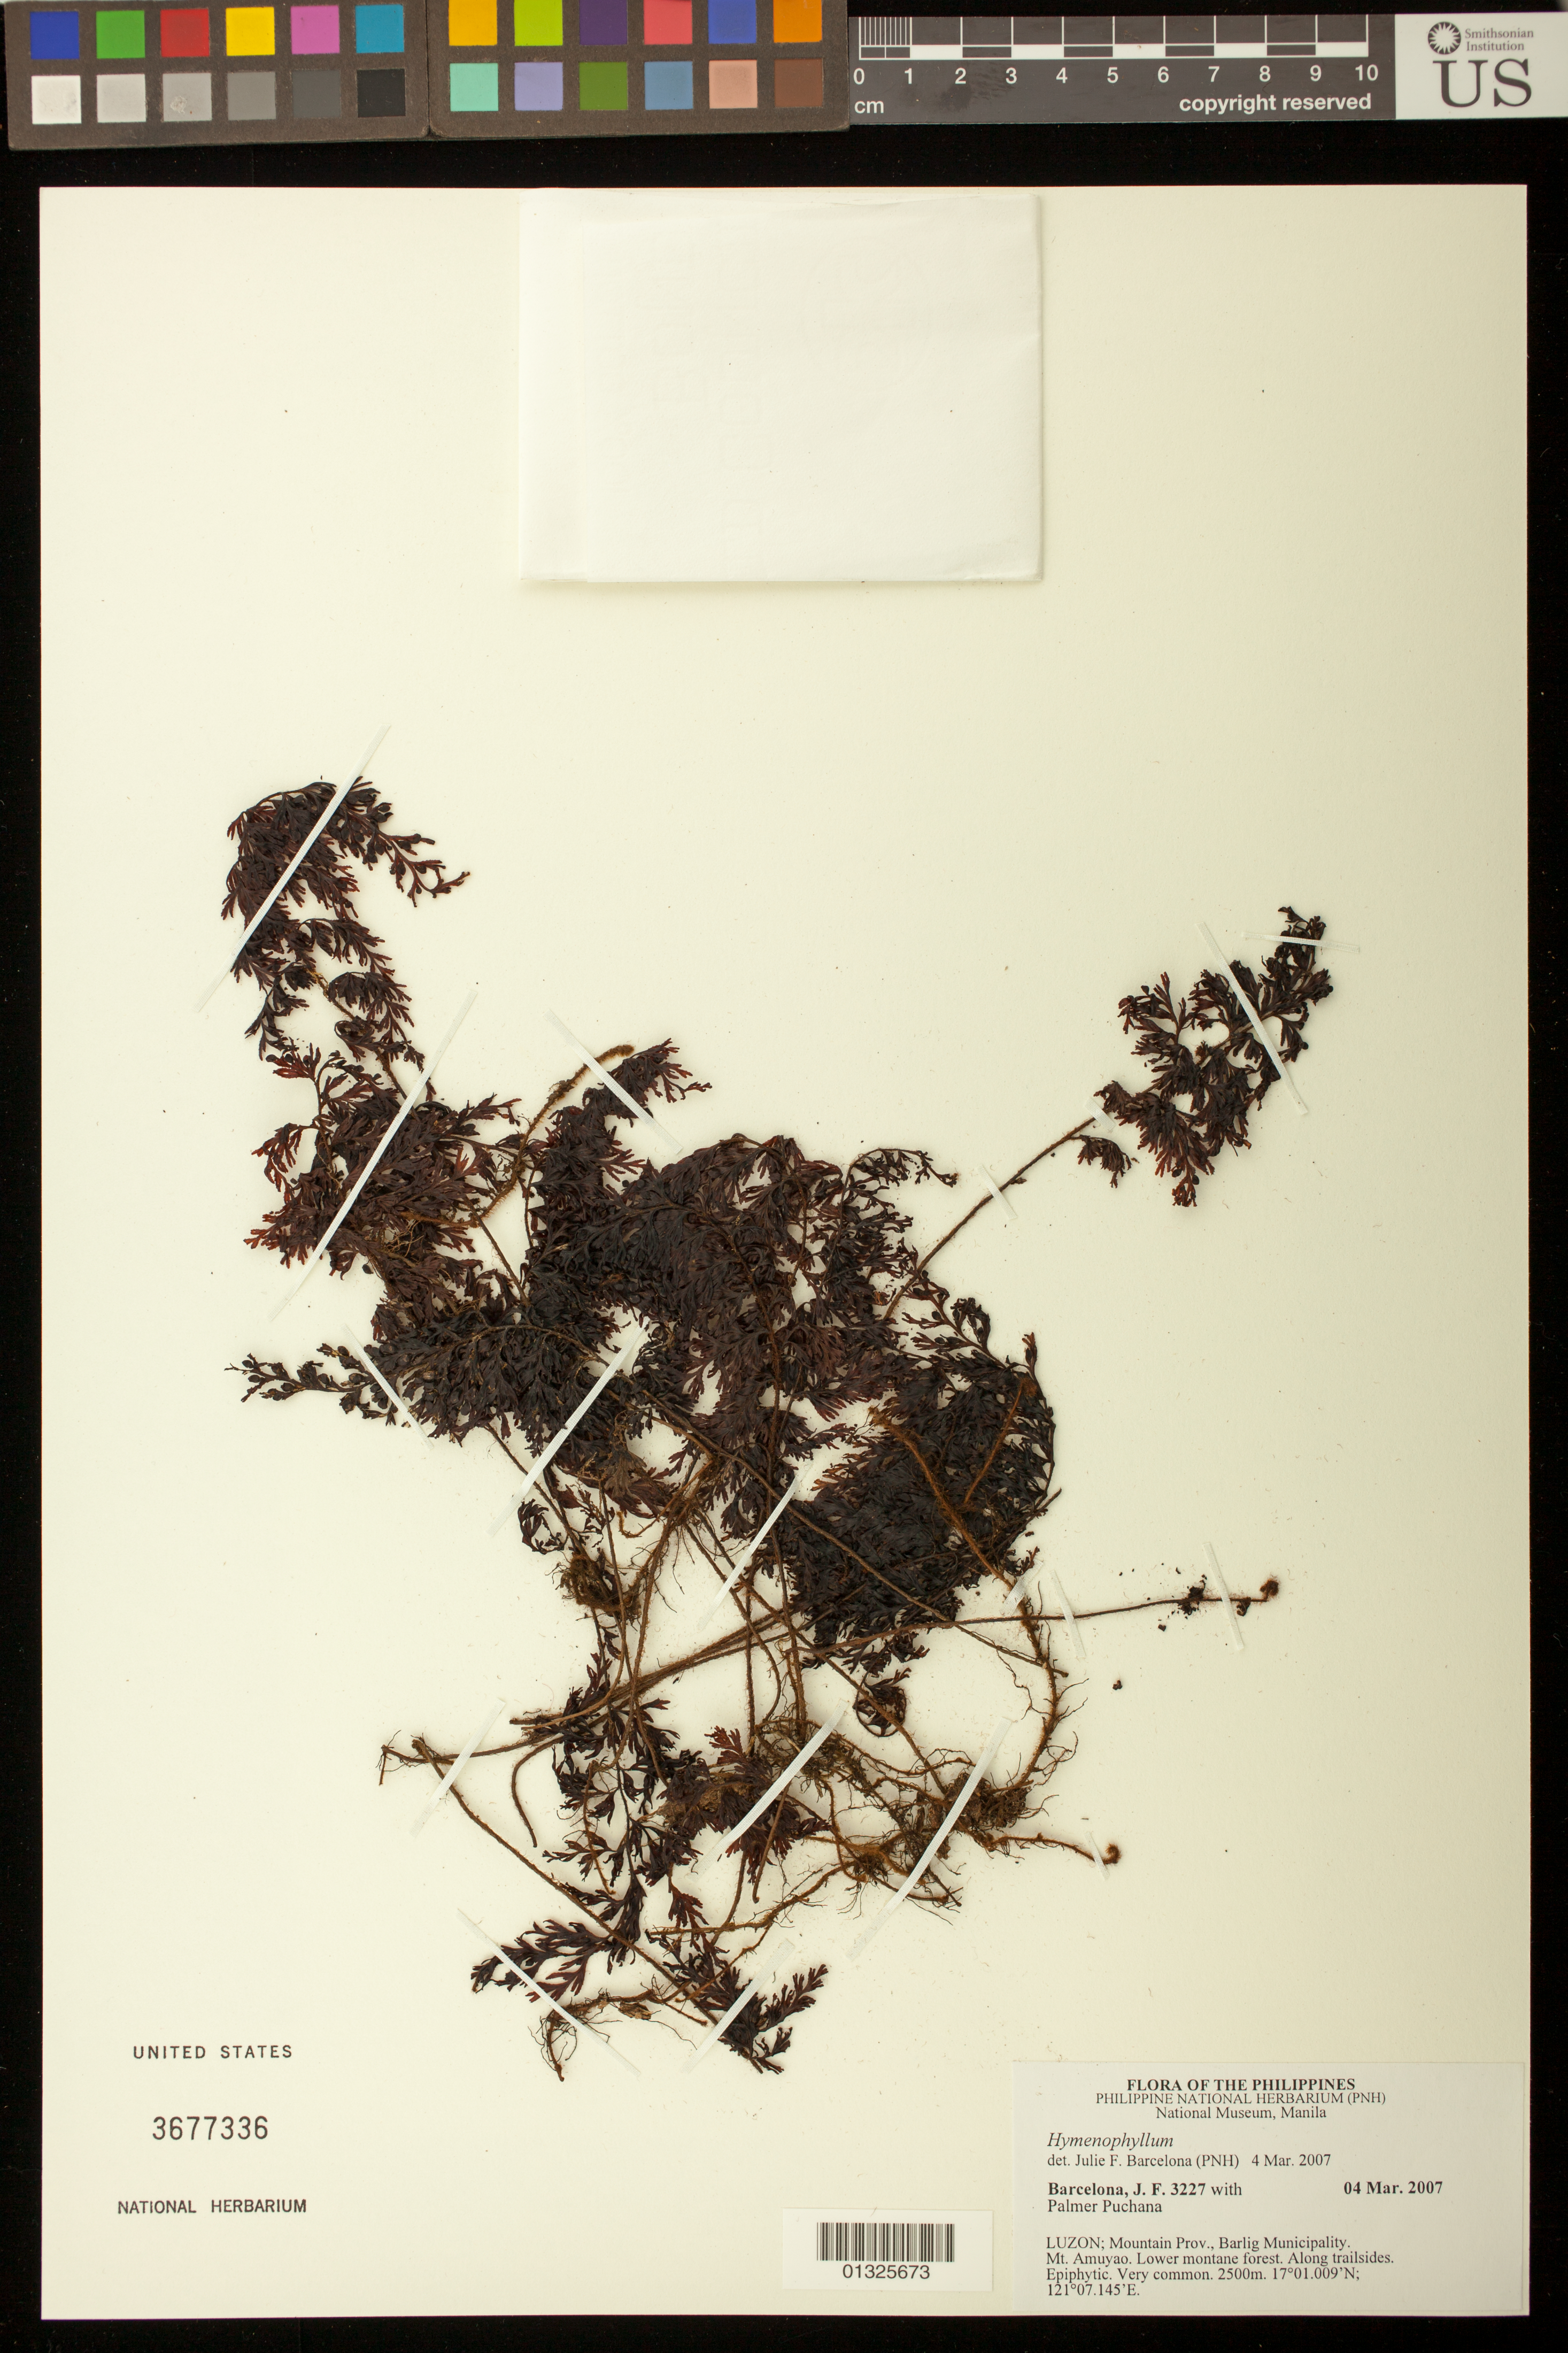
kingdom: Plantae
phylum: Tracheophyta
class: Polypodiopsida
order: Hymenophyllales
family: Hymenophyllaceae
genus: Hymenophyllum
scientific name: Hymenophyllum sp.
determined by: Barcelona, J. F.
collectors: J. F. Barcelona & P. Puchana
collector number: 3227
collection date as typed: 4 Mar 2007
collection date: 2007-03-04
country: Philippines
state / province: Cordillera (Administrative Region)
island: Luzon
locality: Luzon; Mountain Prov., Barlig Municipality; Mt. Amuyao. Along trailsides.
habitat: Lower montane forest.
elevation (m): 2500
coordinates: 17 01.009 N, 121 07.145 E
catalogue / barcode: US 3677336